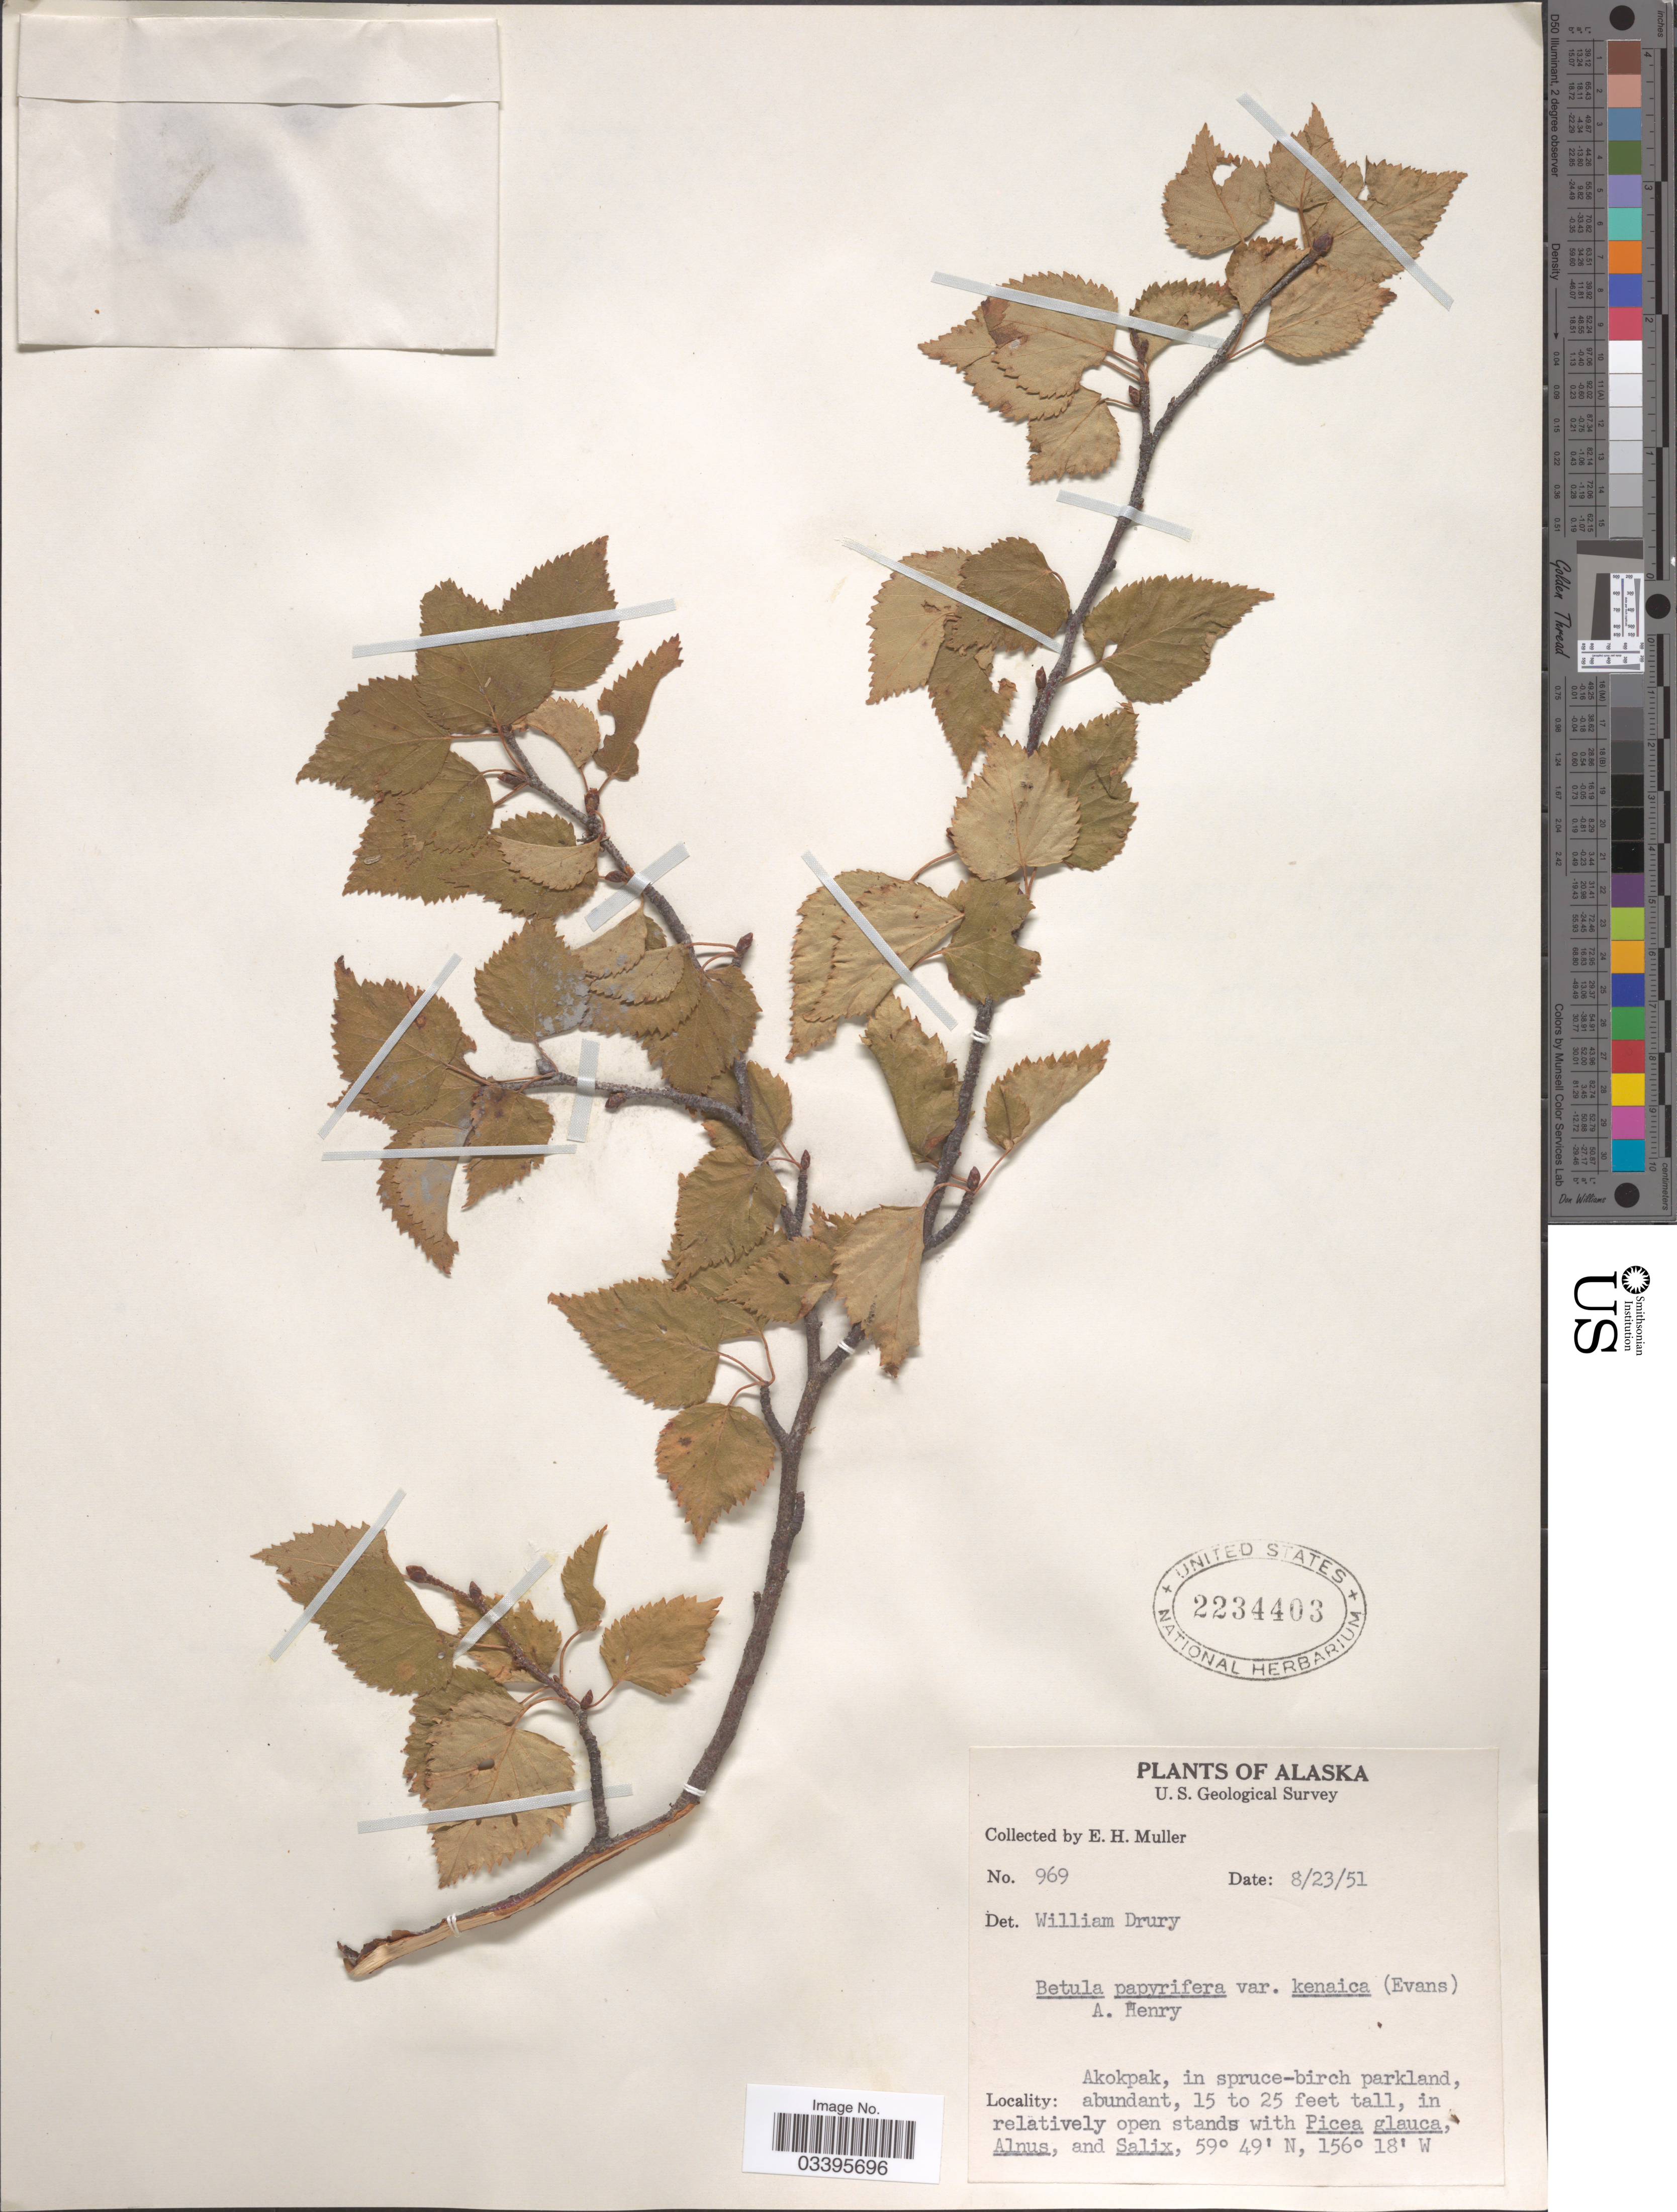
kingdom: Plantae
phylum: Tracheophyta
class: Magnoliopsida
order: Fagales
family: Betulaceae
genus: Betula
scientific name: Betula kenaica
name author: W.H. Evans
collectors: E. H. Muller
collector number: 969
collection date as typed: Transcribed d/m/y: 23/8/51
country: United States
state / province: Alaska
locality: Akokpak, in spruce-birch parkland.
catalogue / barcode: US 2234403